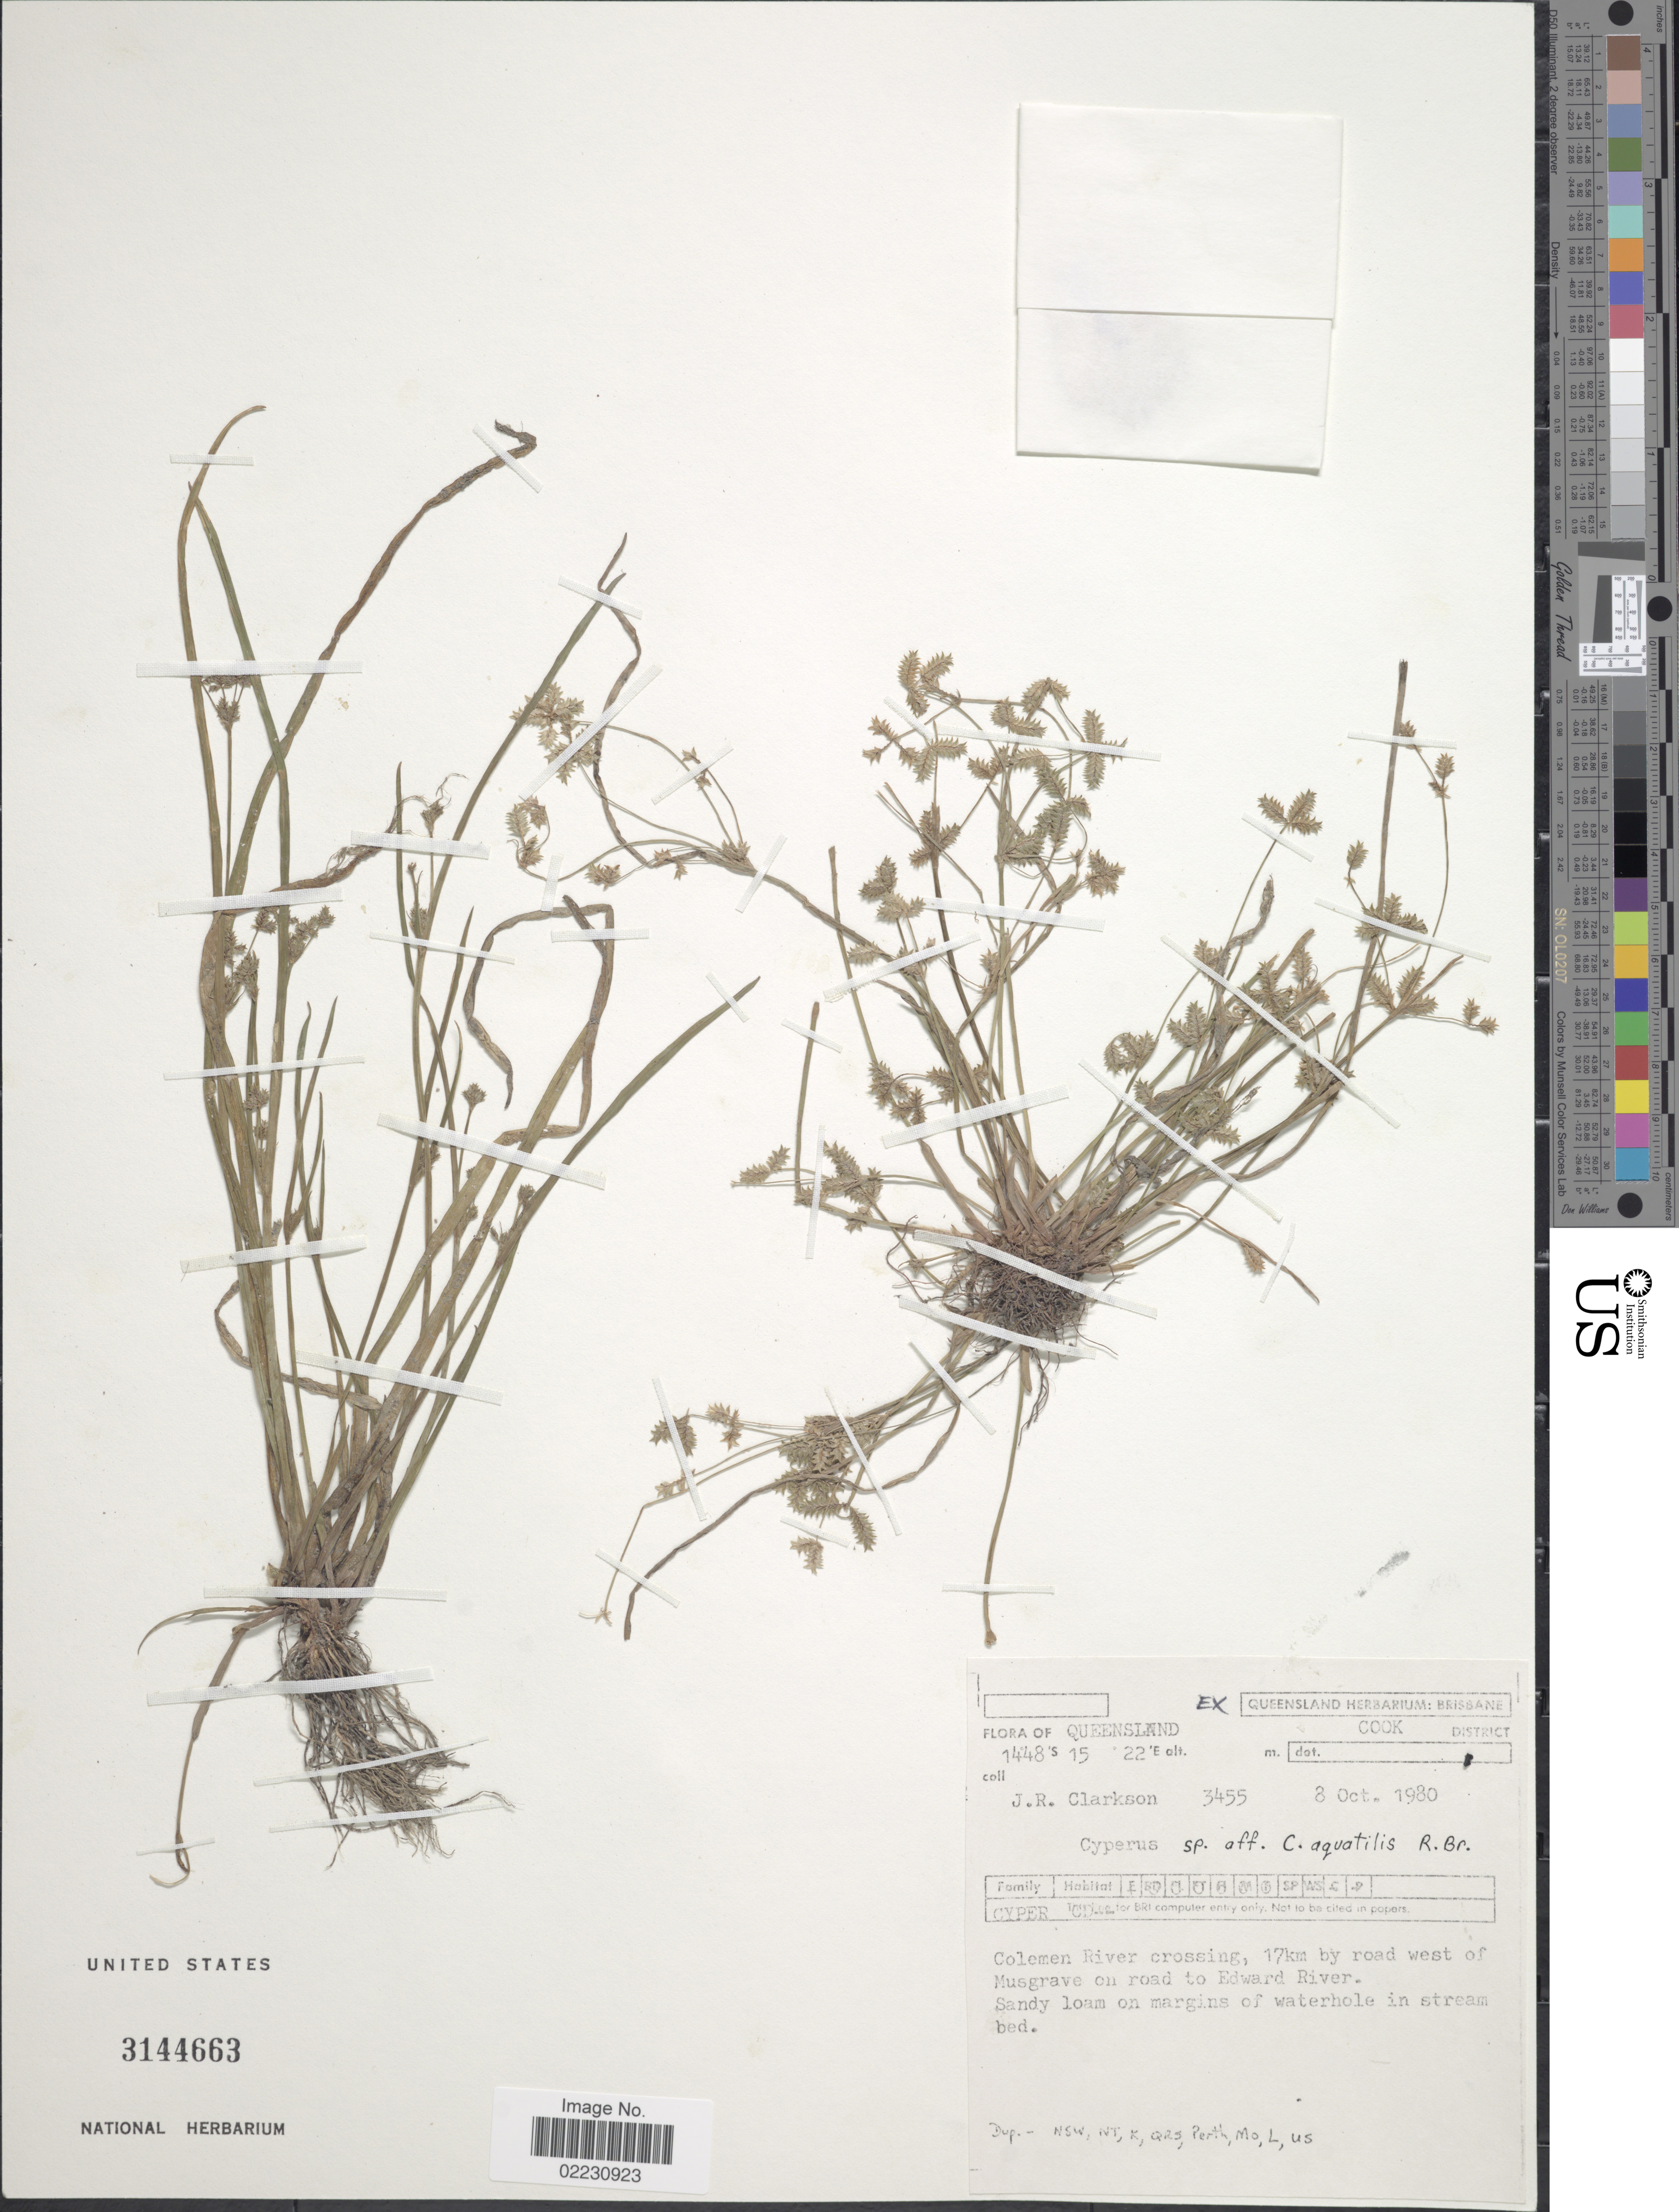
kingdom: Plantae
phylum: Tracheophyta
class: Liliopsida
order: Poales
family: Cyperaceae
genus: Cyperus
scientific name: Cyperus sp.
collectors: J. Clarkson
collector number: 3455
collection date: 1980-10-08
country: Australia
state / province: Queensland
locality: Cook District, Colemen River crossing, 17 km by road west of Musgrave on road to Edward River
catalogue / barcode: US 3144663